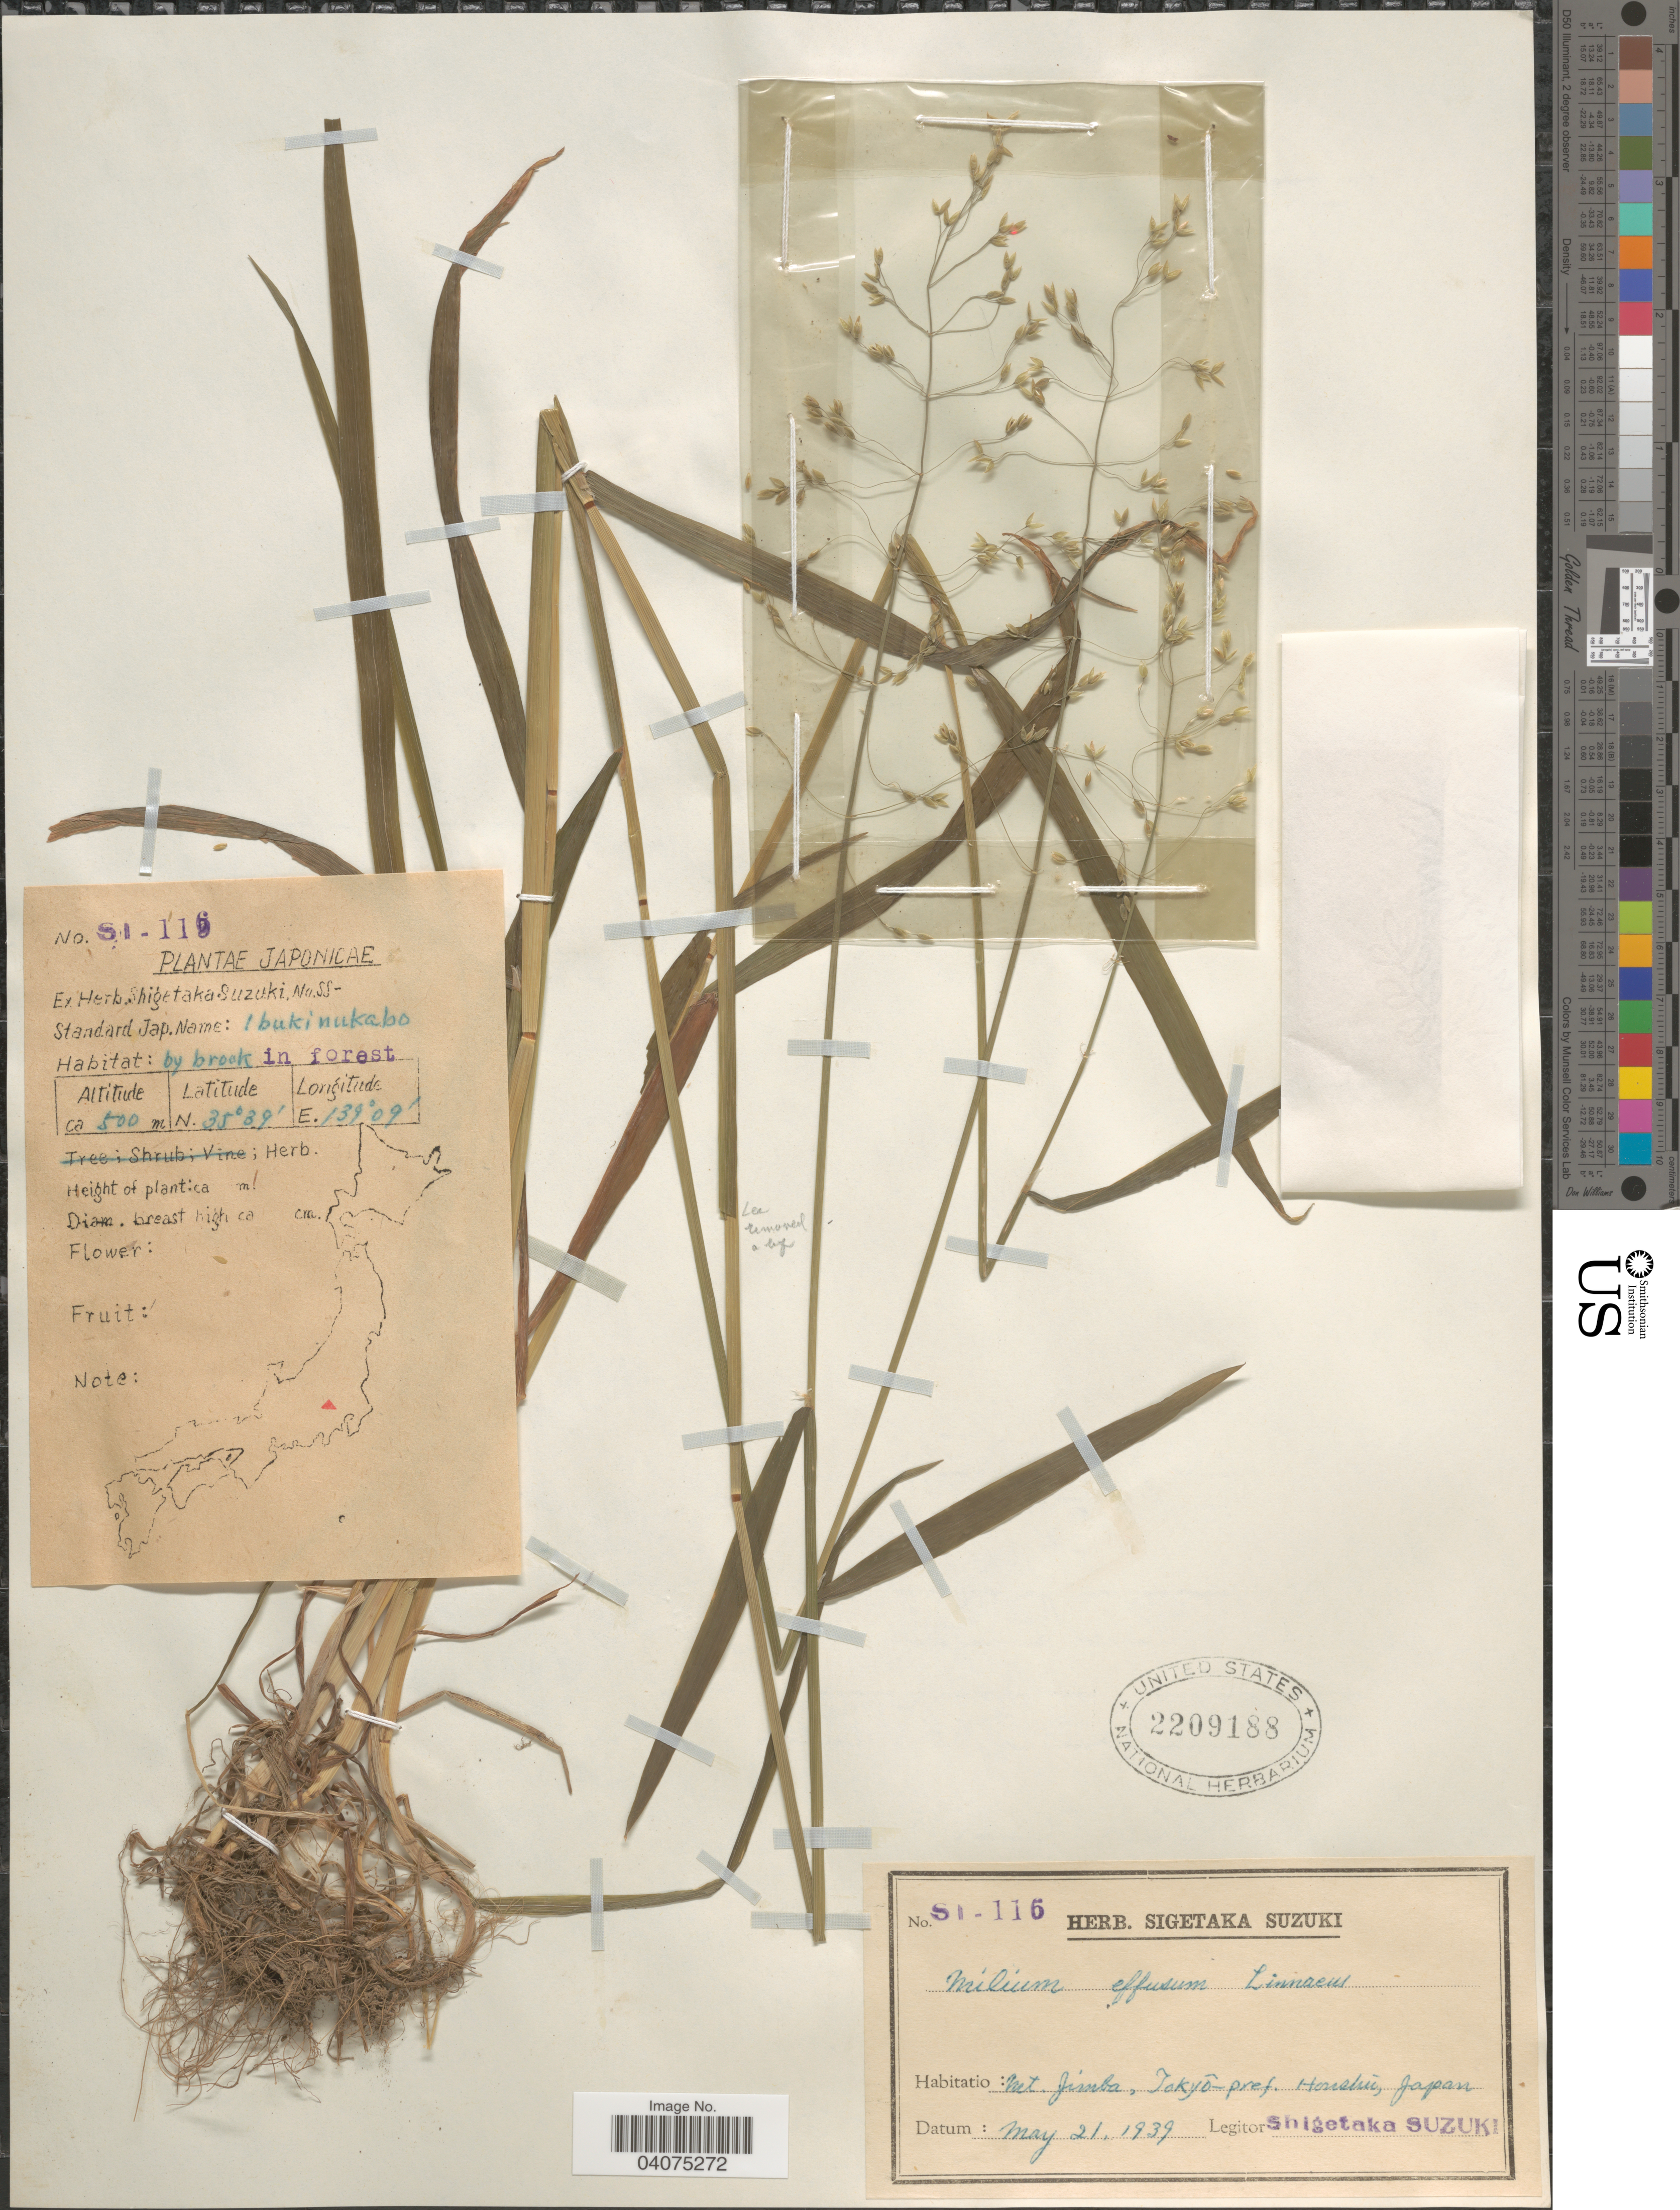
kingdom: Plantae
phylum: Tracheophyta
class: Liliopsida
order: Poales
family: Poaceae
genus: Milium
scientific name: Milium effusum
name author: L.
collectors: S. Suzuki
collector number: SI-116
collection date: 1939-05-21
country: Japan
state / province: Tokyo, Federal City of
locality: Mt. Jimba, Tokyo Pref. Honshu.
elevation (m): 500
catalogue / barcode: US 2209188